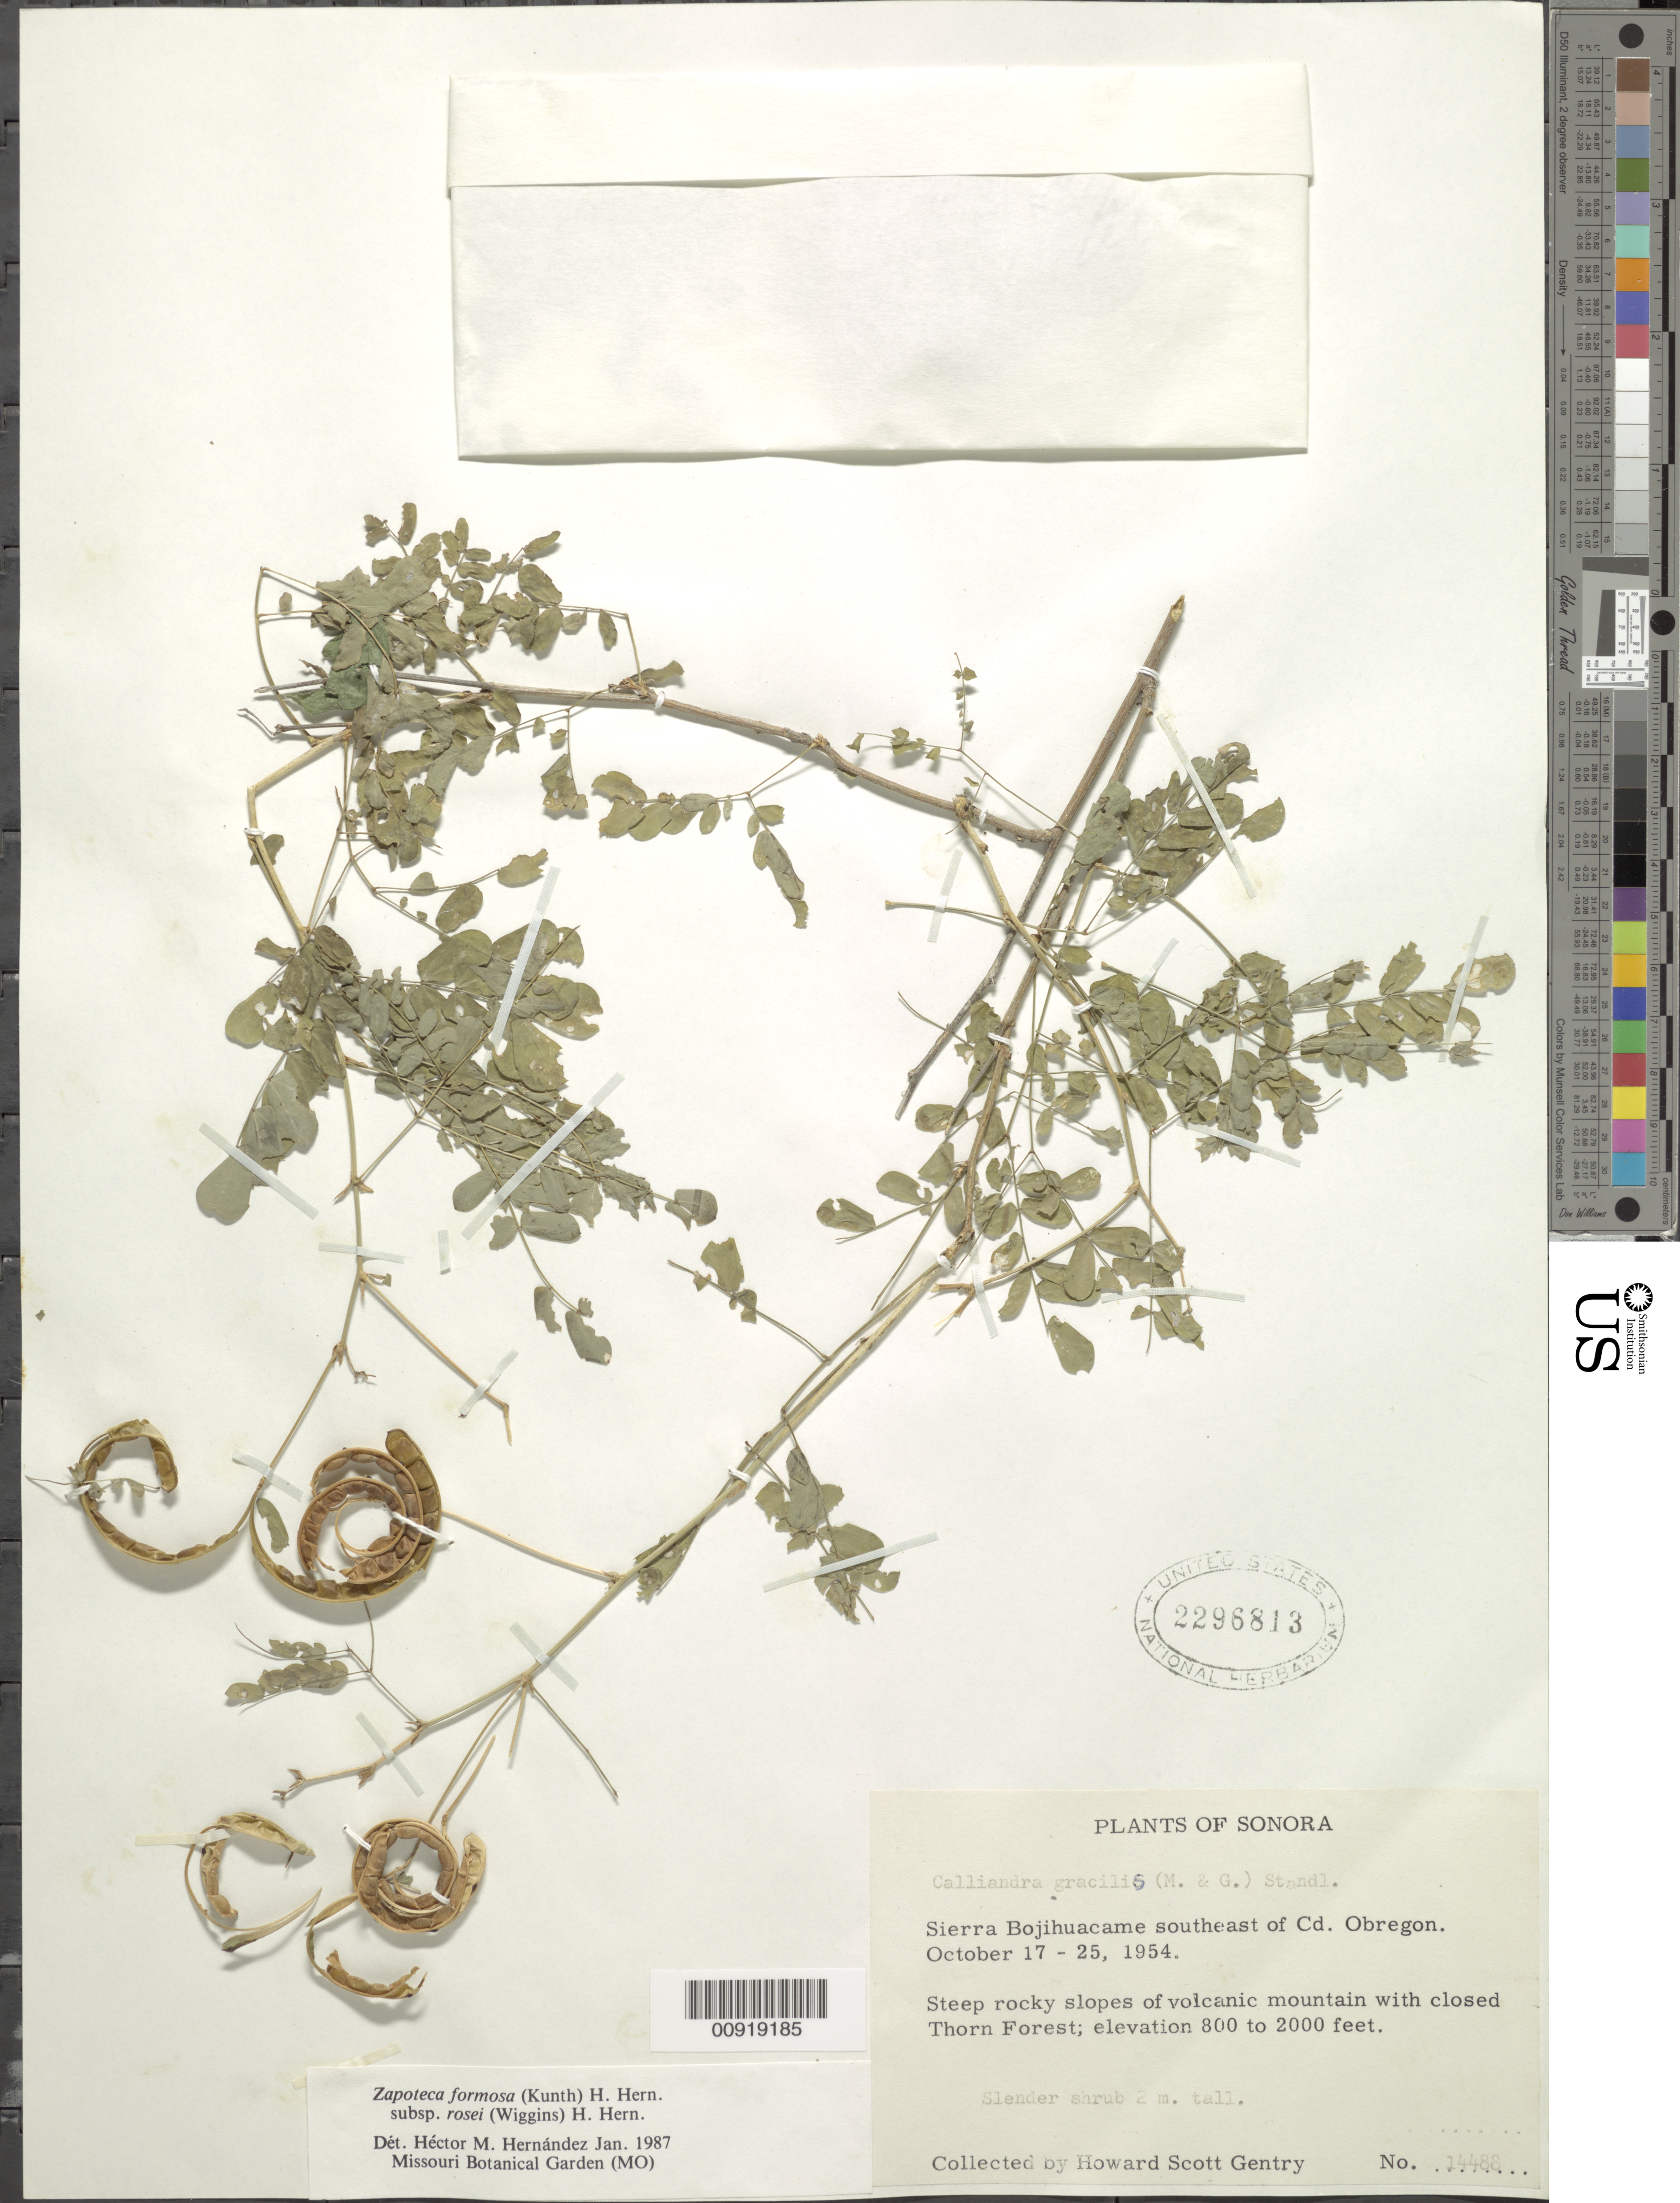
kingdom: Plantae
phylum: Tracheophyta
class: Magnoliopsida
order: Fabales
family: Fabaceae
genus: Zapoteca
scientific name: Zapoteca formosa subsp. rosei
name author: (Wiggins) H.M. Hern.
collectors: H. S. Gentry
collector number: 14488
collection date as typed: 17 Oct 1954 to 25 Oct 1954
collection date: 1954-10-17/1954-10-25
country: Mexico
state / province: Sonora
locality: Sierra Bojihuacame southeast of Cd. Obregon.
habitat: Steep rocky slopes of volcanic mountain with closed Thorn Forest.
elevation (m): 244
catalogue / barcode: US 2296813